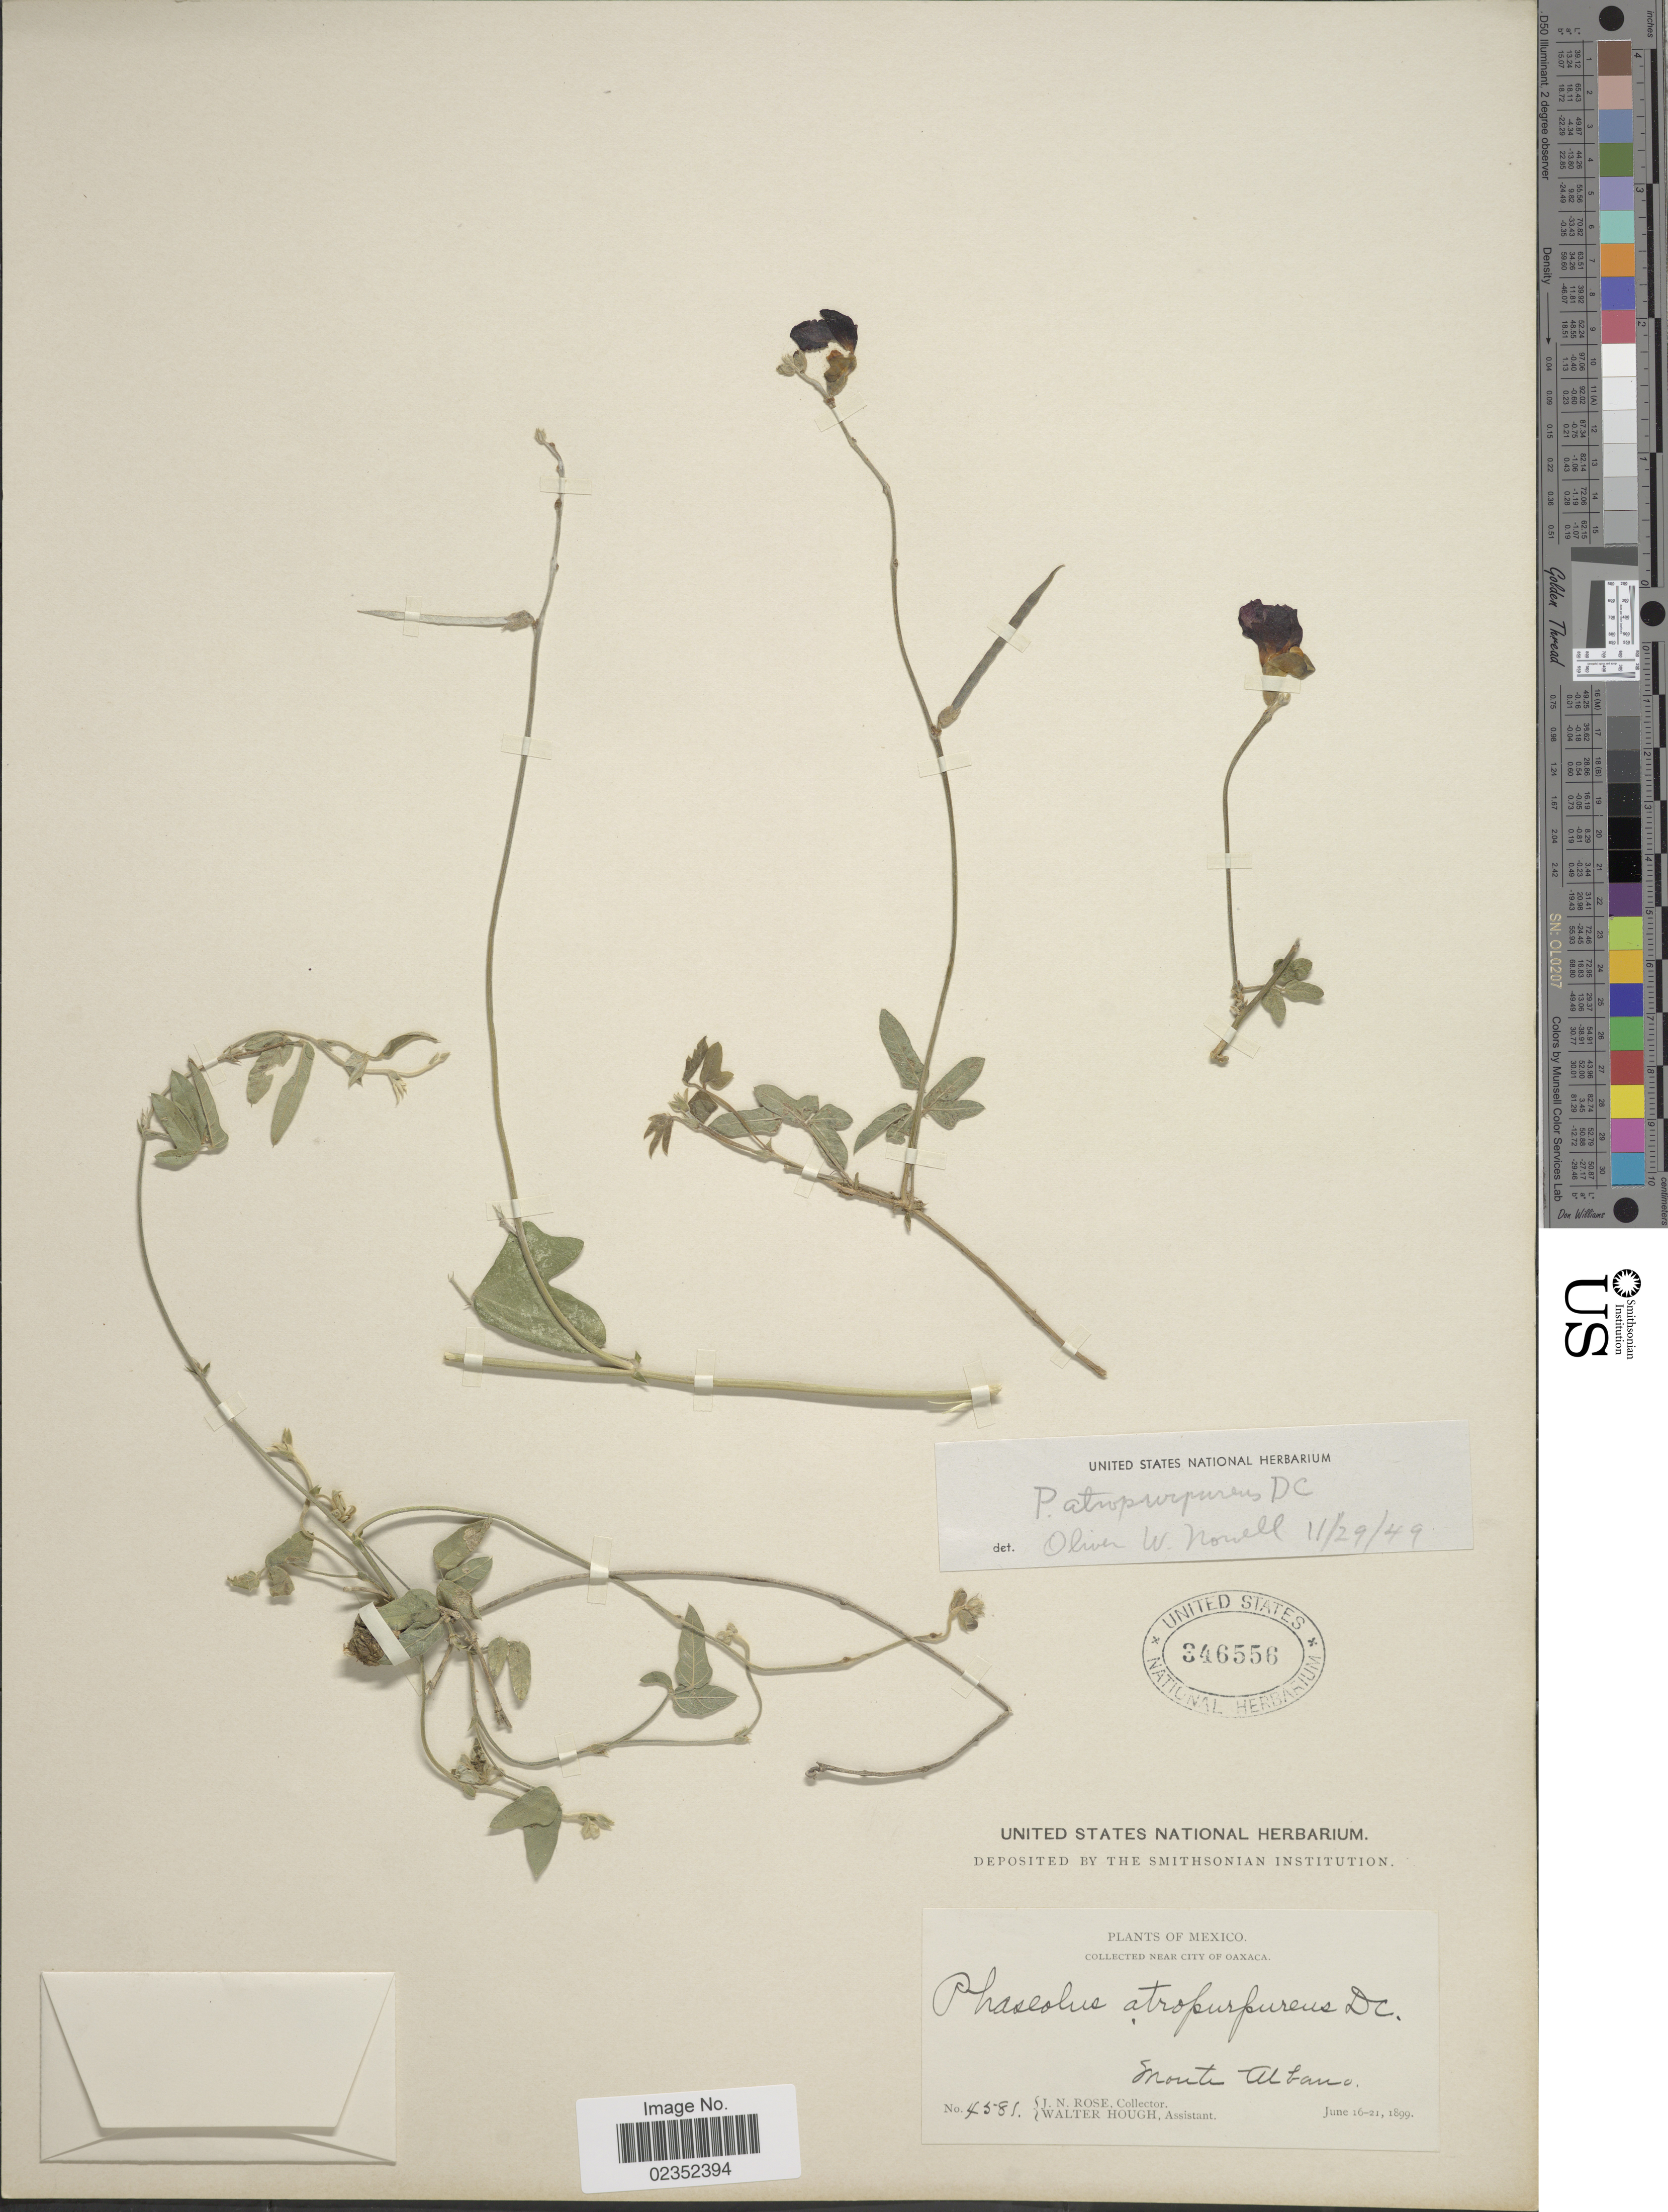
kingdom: Plantae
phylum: Tracheophyta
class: Magnoliopsida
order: Fabales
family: Fabaceae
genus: Macroptilium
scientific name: Macroptilium atropurpureum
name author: (DC.) Urb.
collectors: J. N. Rose & W. Hough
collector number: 4581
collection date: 1899-06-16/1899-06-21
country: Mexico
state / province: Oaxaca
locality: Near City of Oaxaca. Monte Albano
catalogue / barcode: US 346556